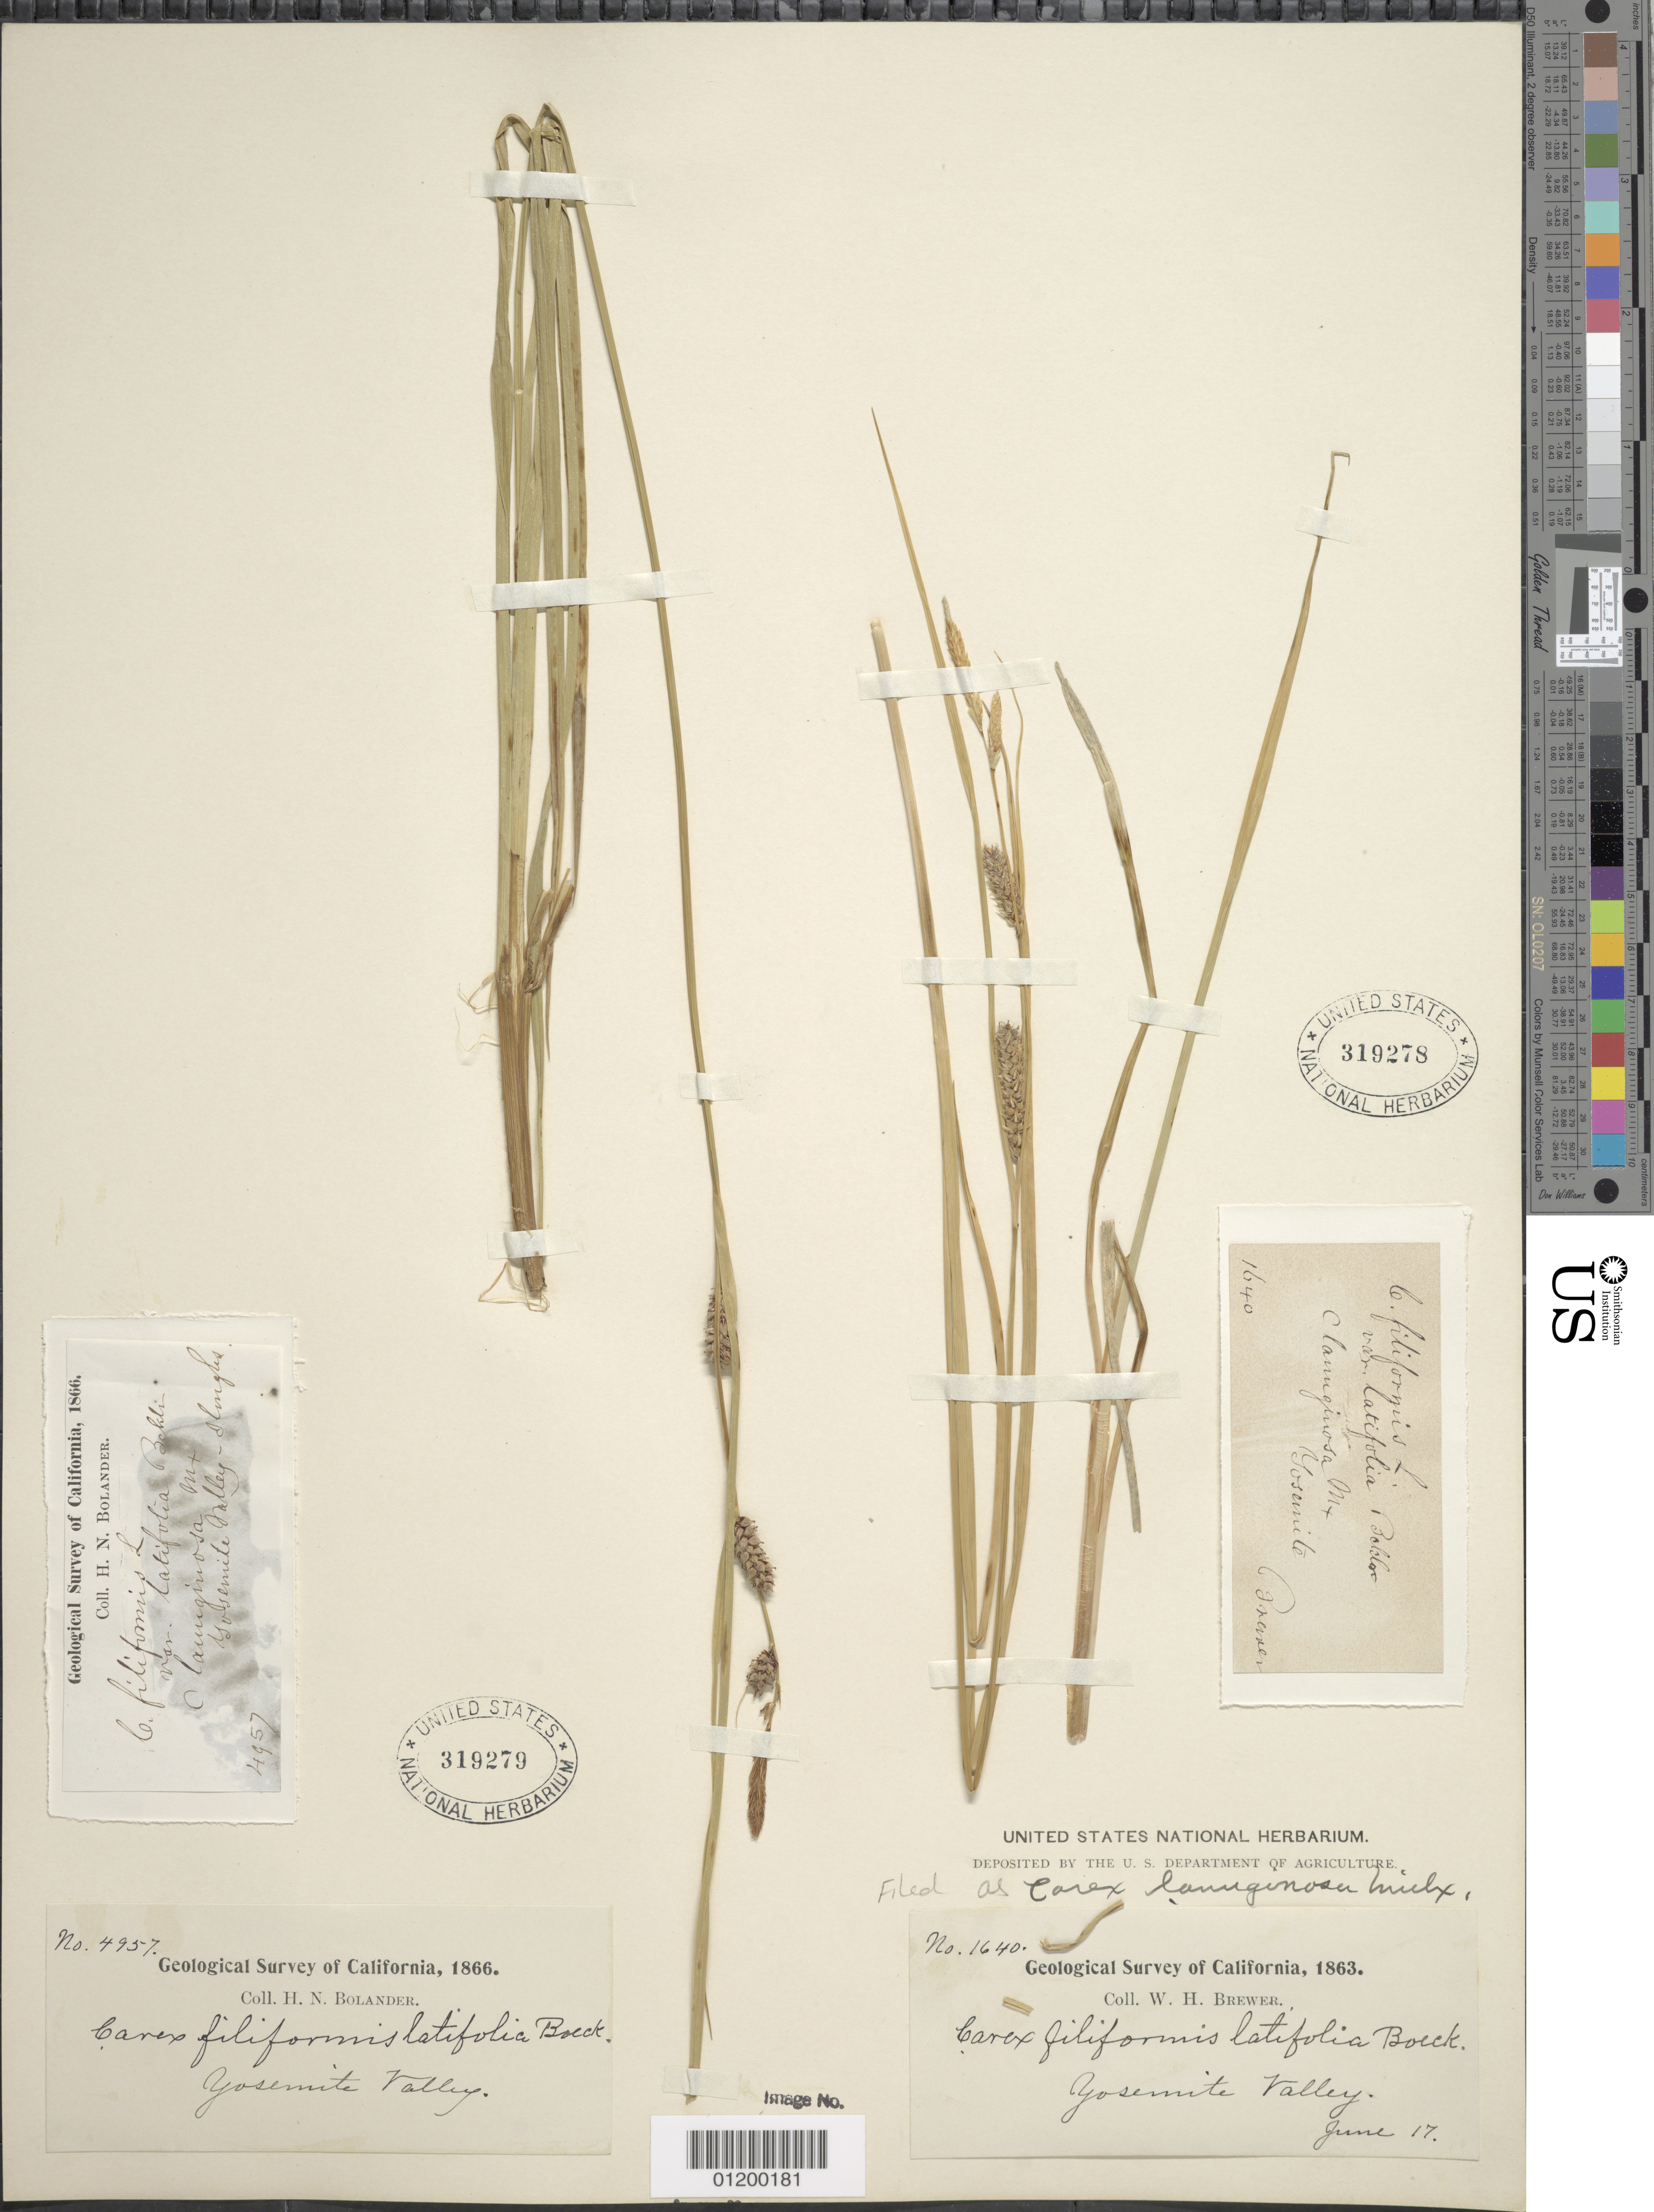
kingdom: Plantae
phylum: Tracheophyta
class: Liliopsida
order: Poales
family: Cyperaceae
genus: Carex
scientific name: Carex pellita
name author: Muhl. ex Willd.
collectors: W. H. Brewer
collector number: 1640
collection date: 1863-06-17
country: United States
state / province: California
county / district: Mariposa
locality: Yosemite Valley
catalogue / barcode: US 319278